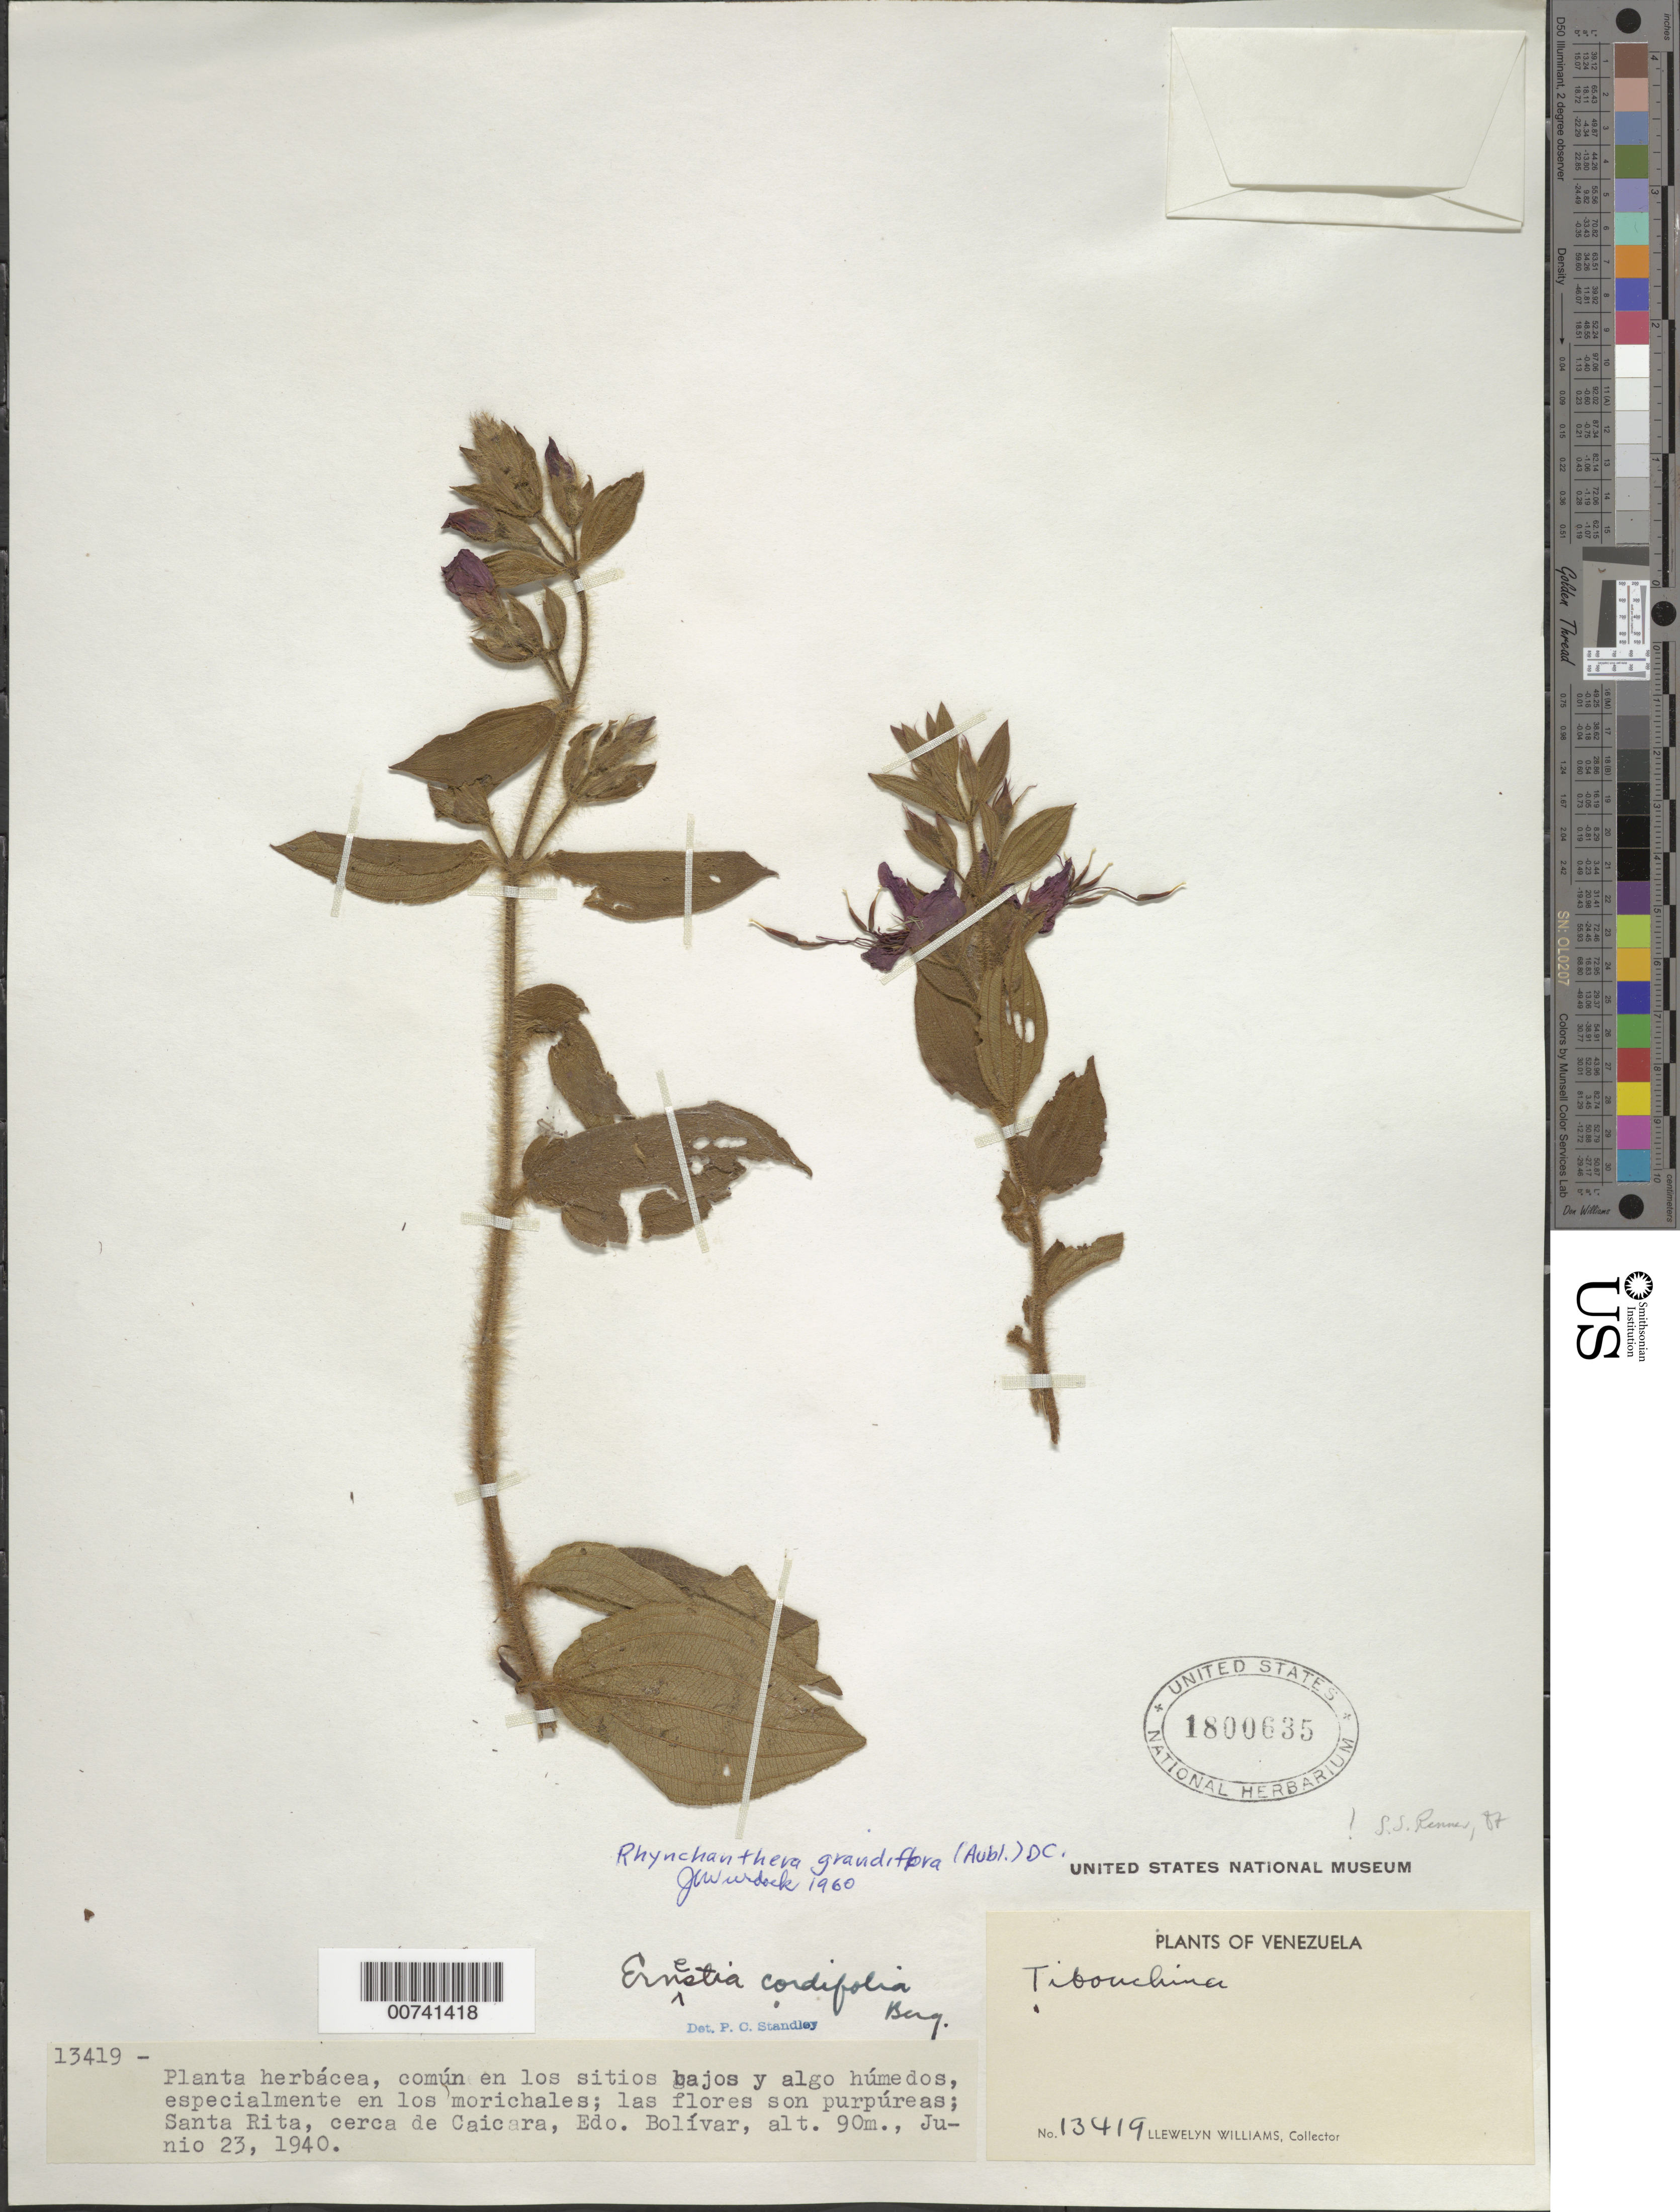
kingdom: Plantae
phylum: Tracheophyta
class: Magnoliopsida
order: Myrtales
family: Melastomataceae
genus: Rhynchanthera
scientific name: Rhynchanthera grandiflora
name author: (Aubl.) DC.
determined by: Renner, S. S.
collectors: Ll. Williams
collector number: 13419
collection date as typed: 23-Jun-40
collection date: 1940-06-23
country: Venezuela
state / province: Bolívar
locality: Santa Rita, near Caicara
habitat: Low wet places, and especially morichals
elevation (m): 90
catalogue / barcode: US 1800635